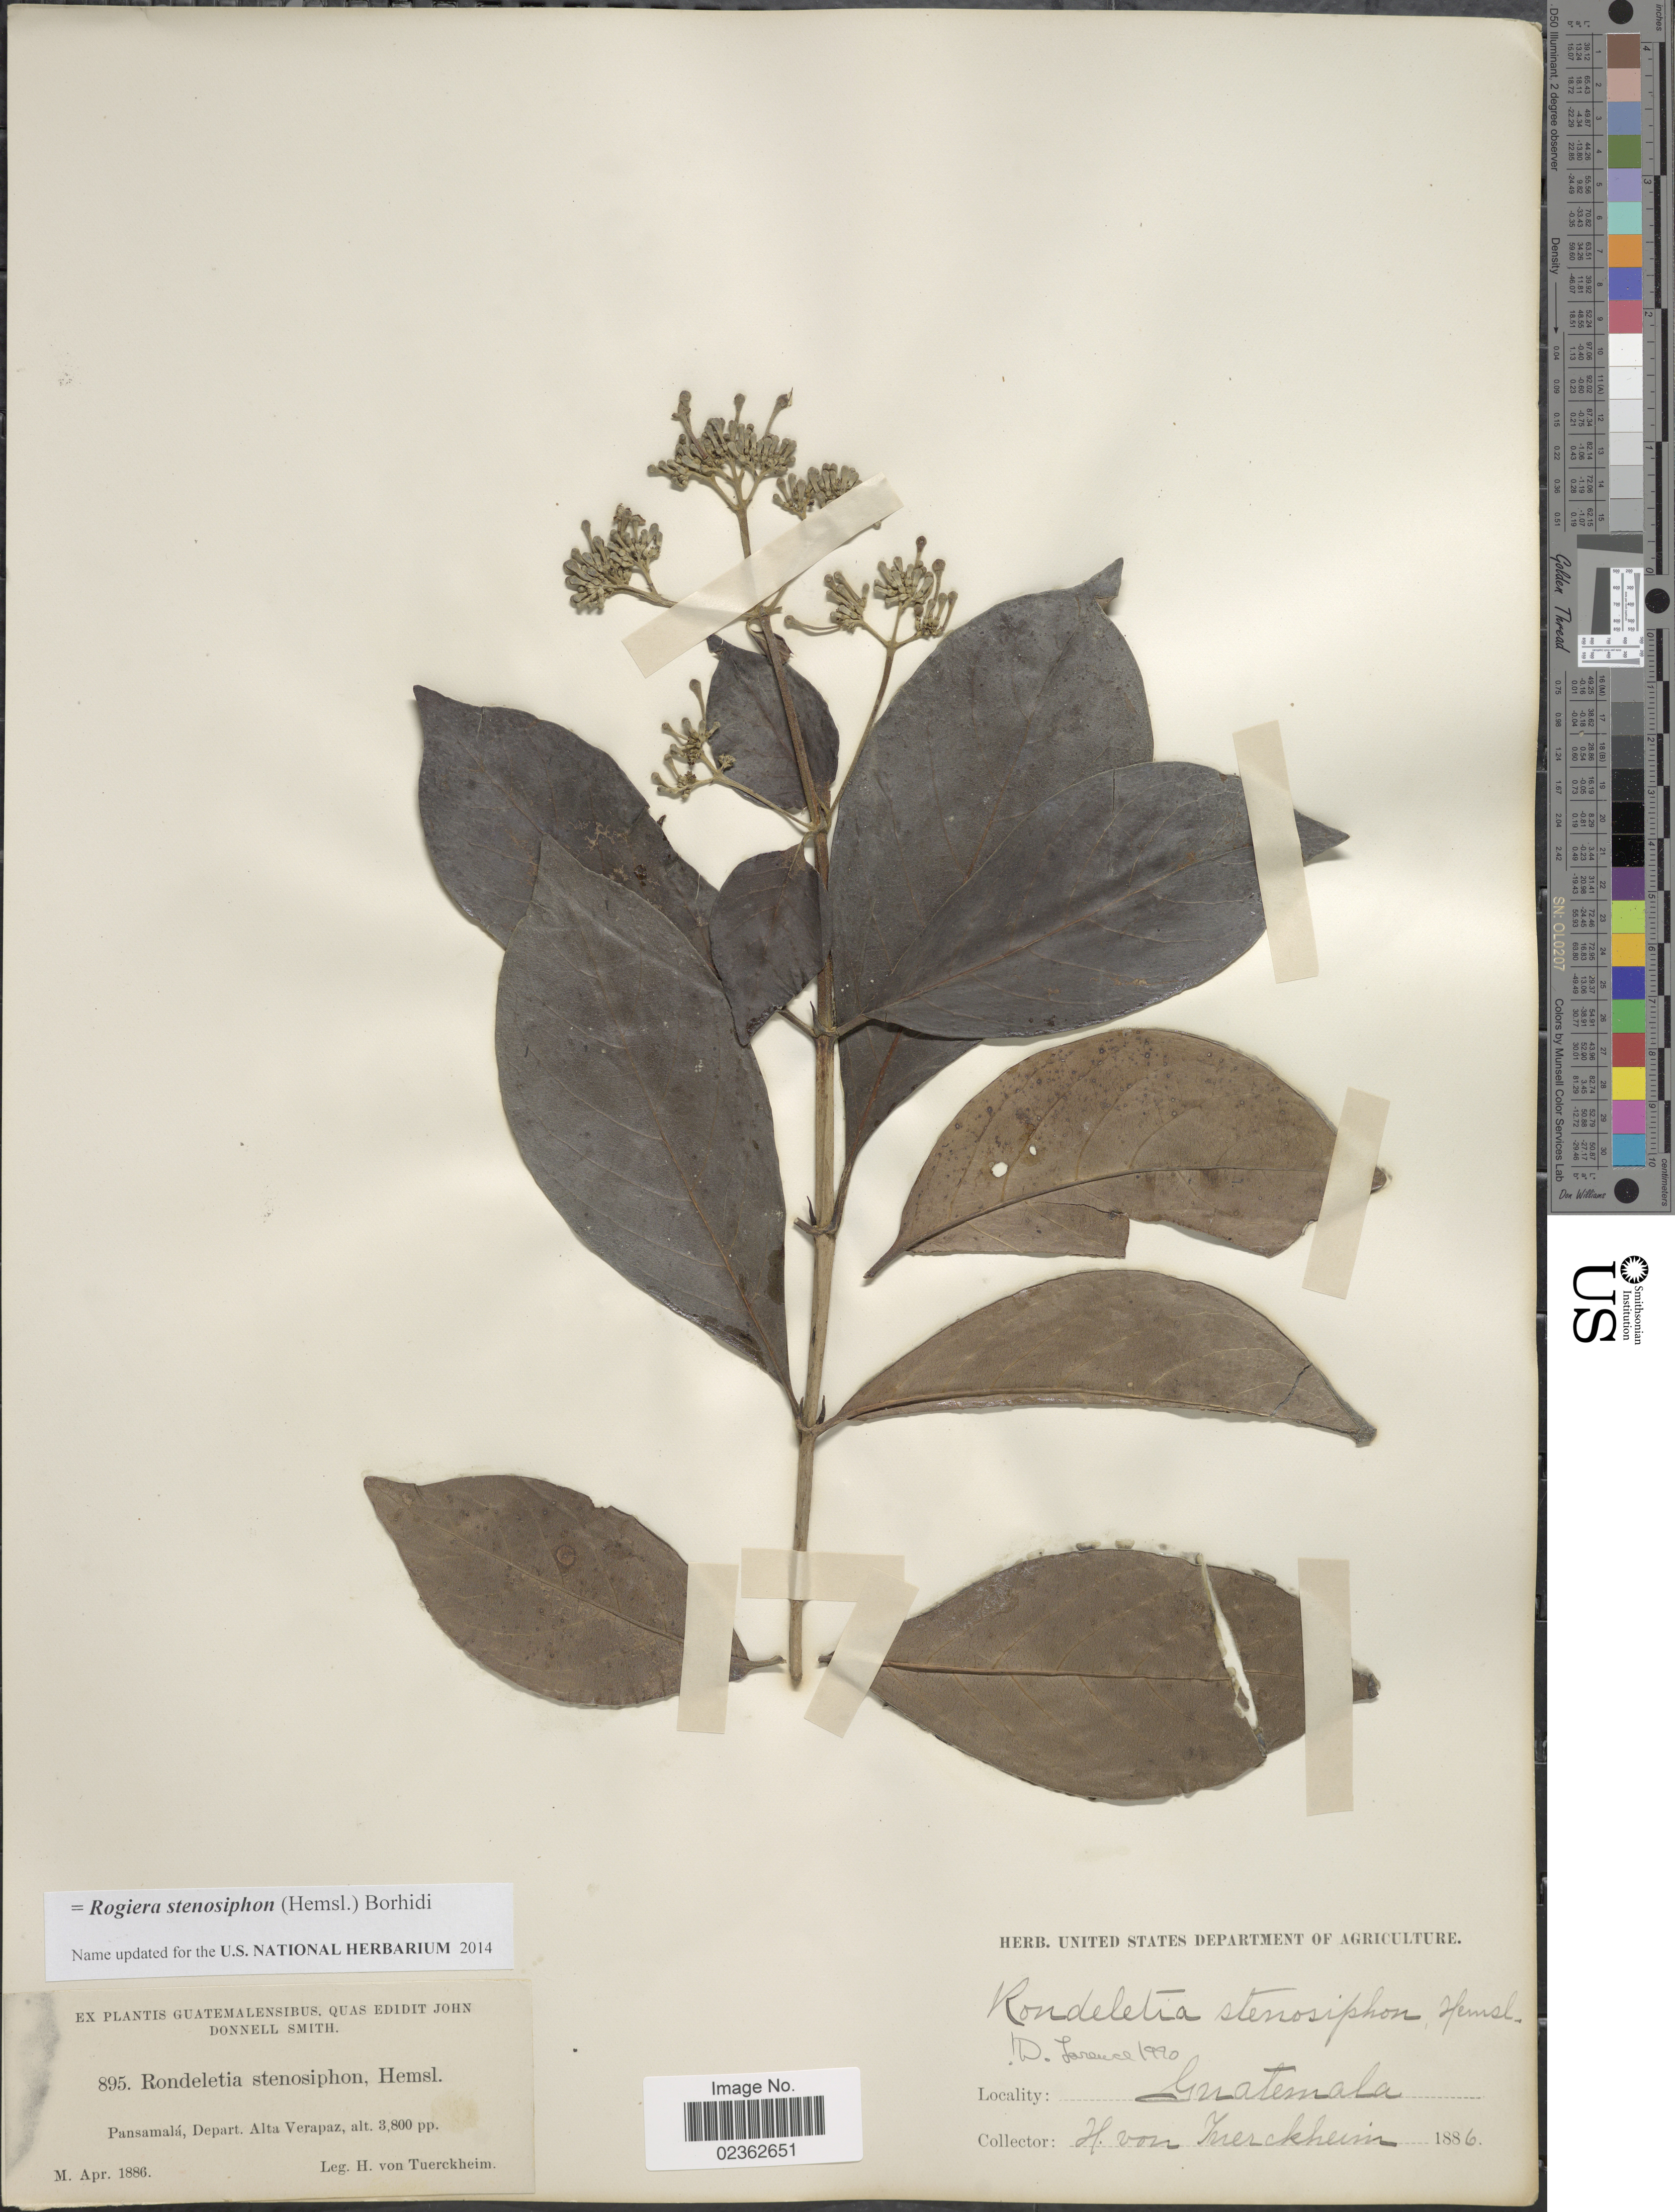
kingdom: Plantae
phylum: Tracheophyta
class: Magnoliopsida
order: Gentianales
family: Rubiaceae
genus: Rogiera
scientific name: Rogiera stenosiphon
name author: (Hemsl.) Borhidi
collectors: H. von Tuerckheim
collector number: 895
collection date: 1886-04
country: Guatemala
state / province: Alta Verapaz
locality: Pansamala.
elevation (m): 1158